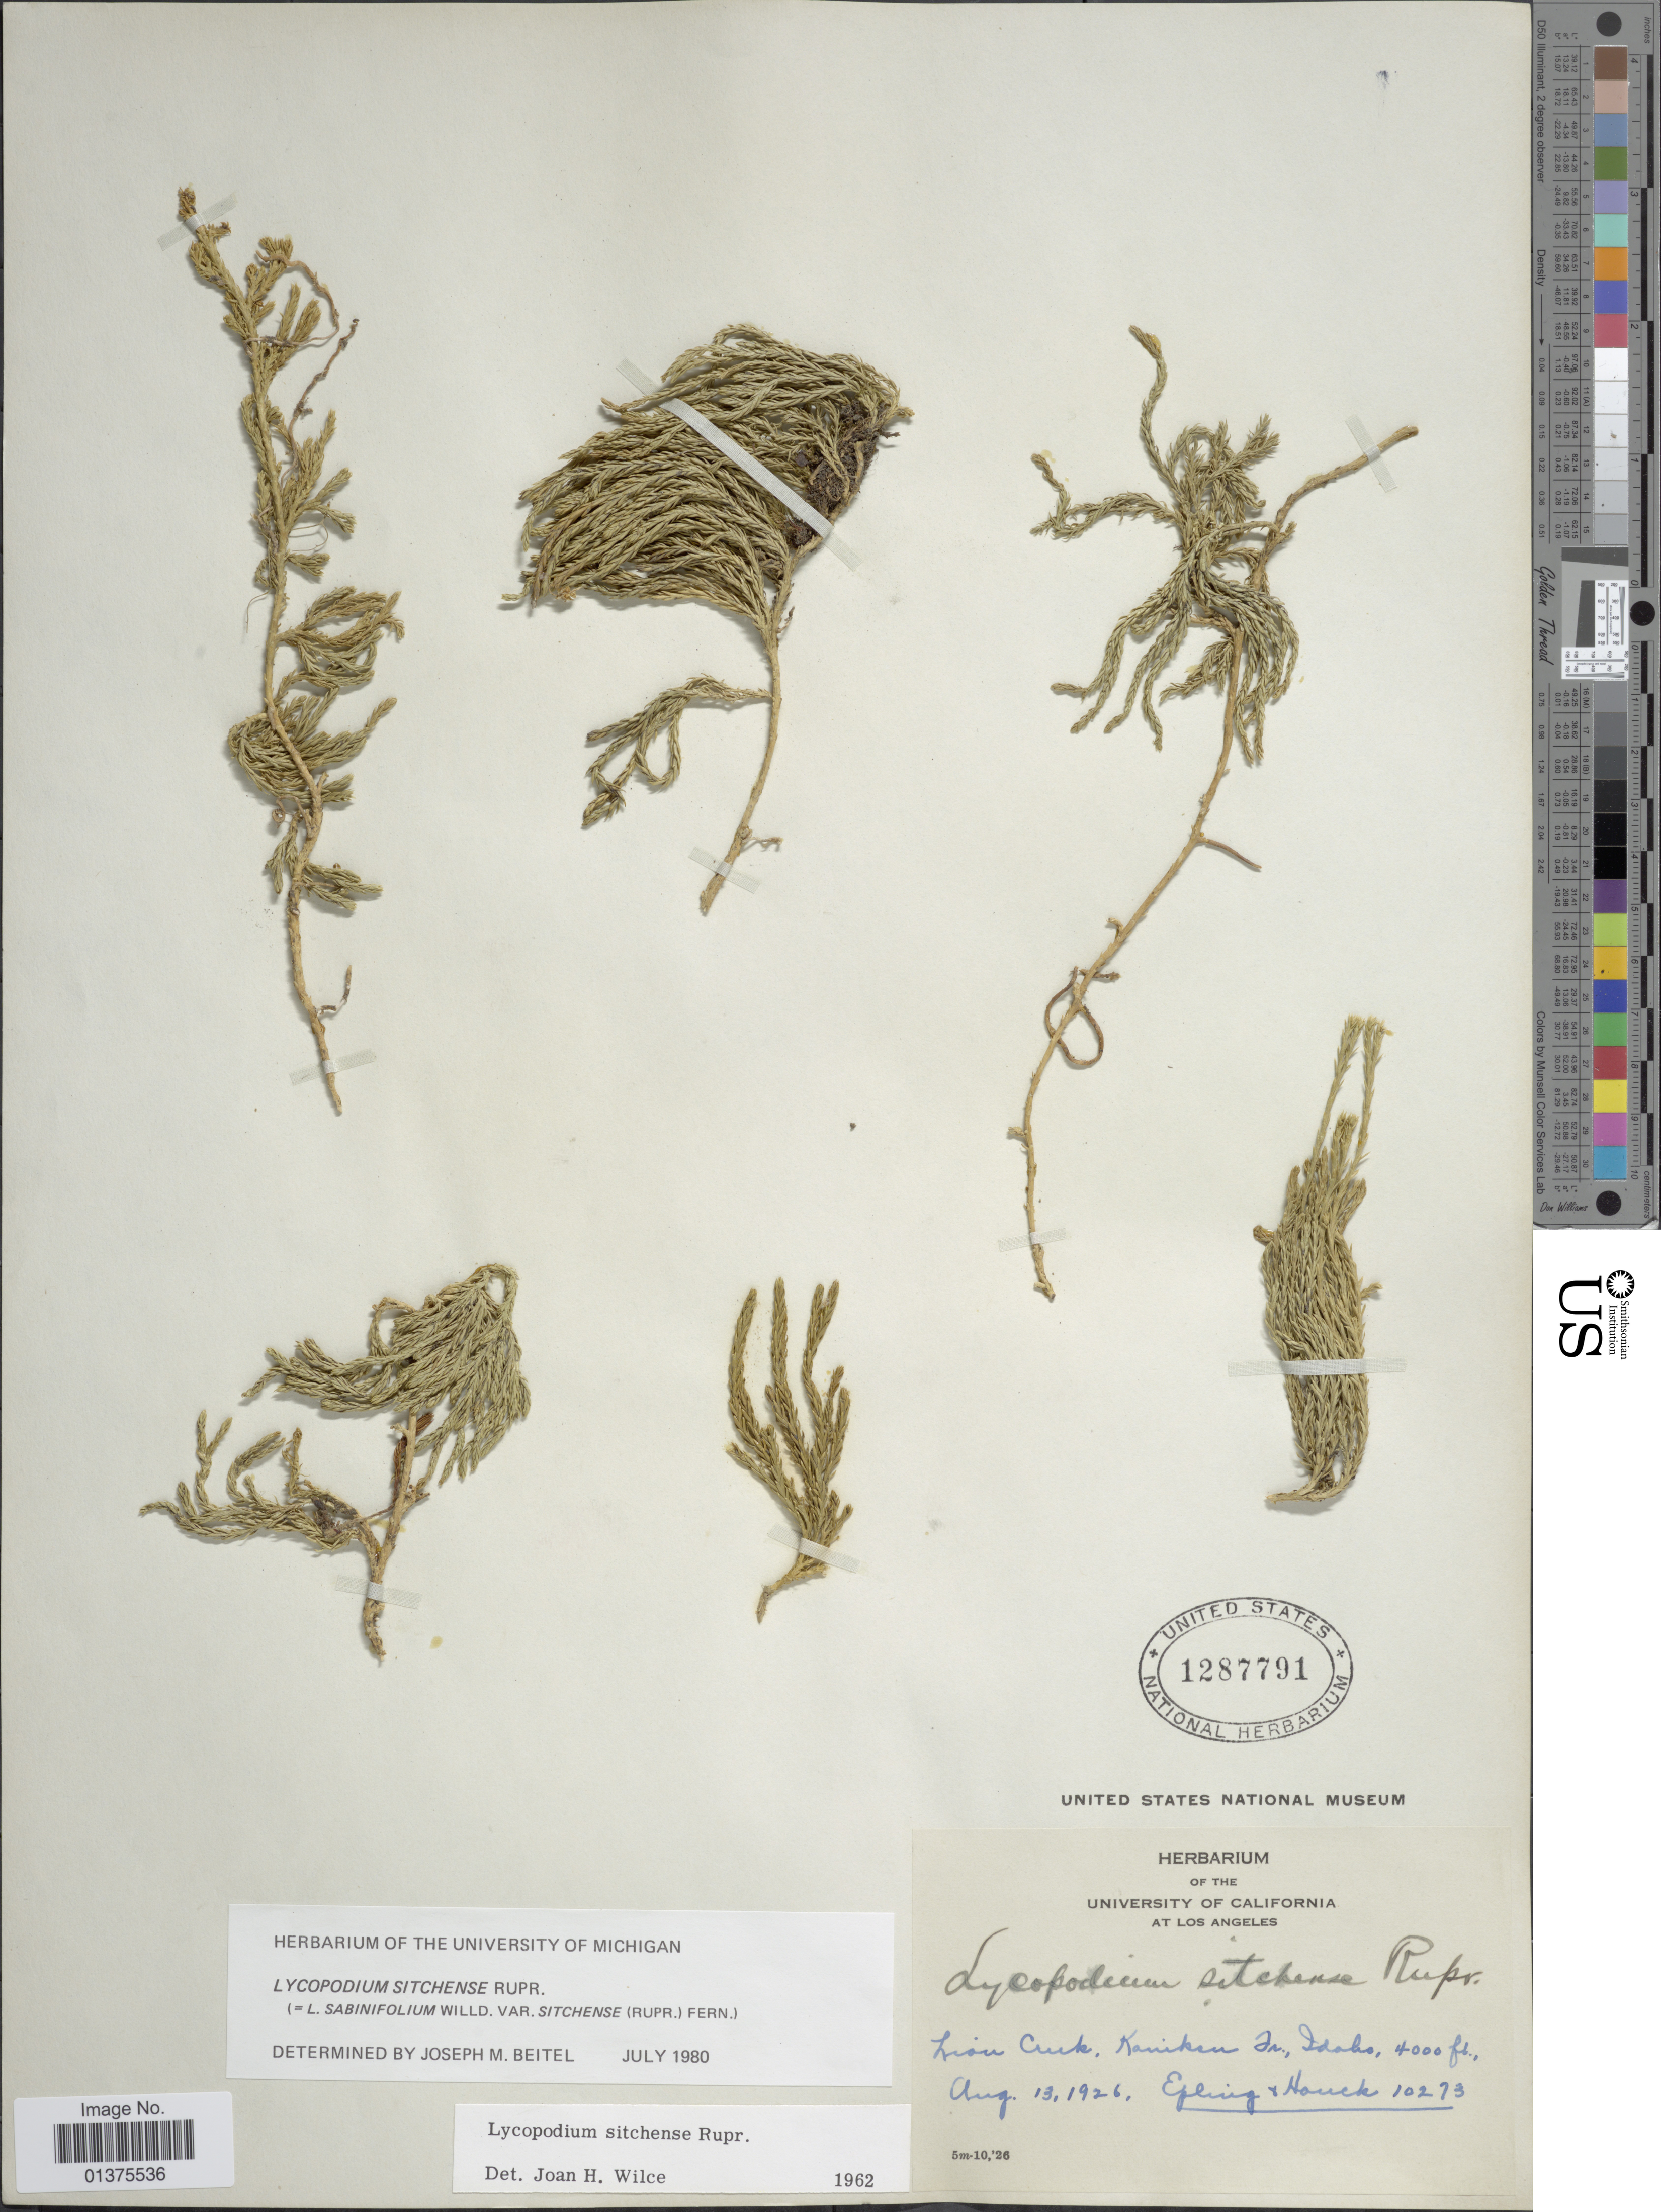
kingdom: Plantae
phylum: Tracheophyta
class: Lycopodiopsida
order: Lycopodiales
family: Lycopodiaceae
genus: Diphasiastrum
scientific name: Diphasiastrum sitchense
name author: (Rupr.) Holub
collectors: -- Epling & -. Hauch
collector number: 10273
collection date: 1926-08-13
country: United States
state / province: Idaho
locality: Lion Creek, Kaniksu Fr.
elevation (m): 1219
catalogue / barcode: US 1287791